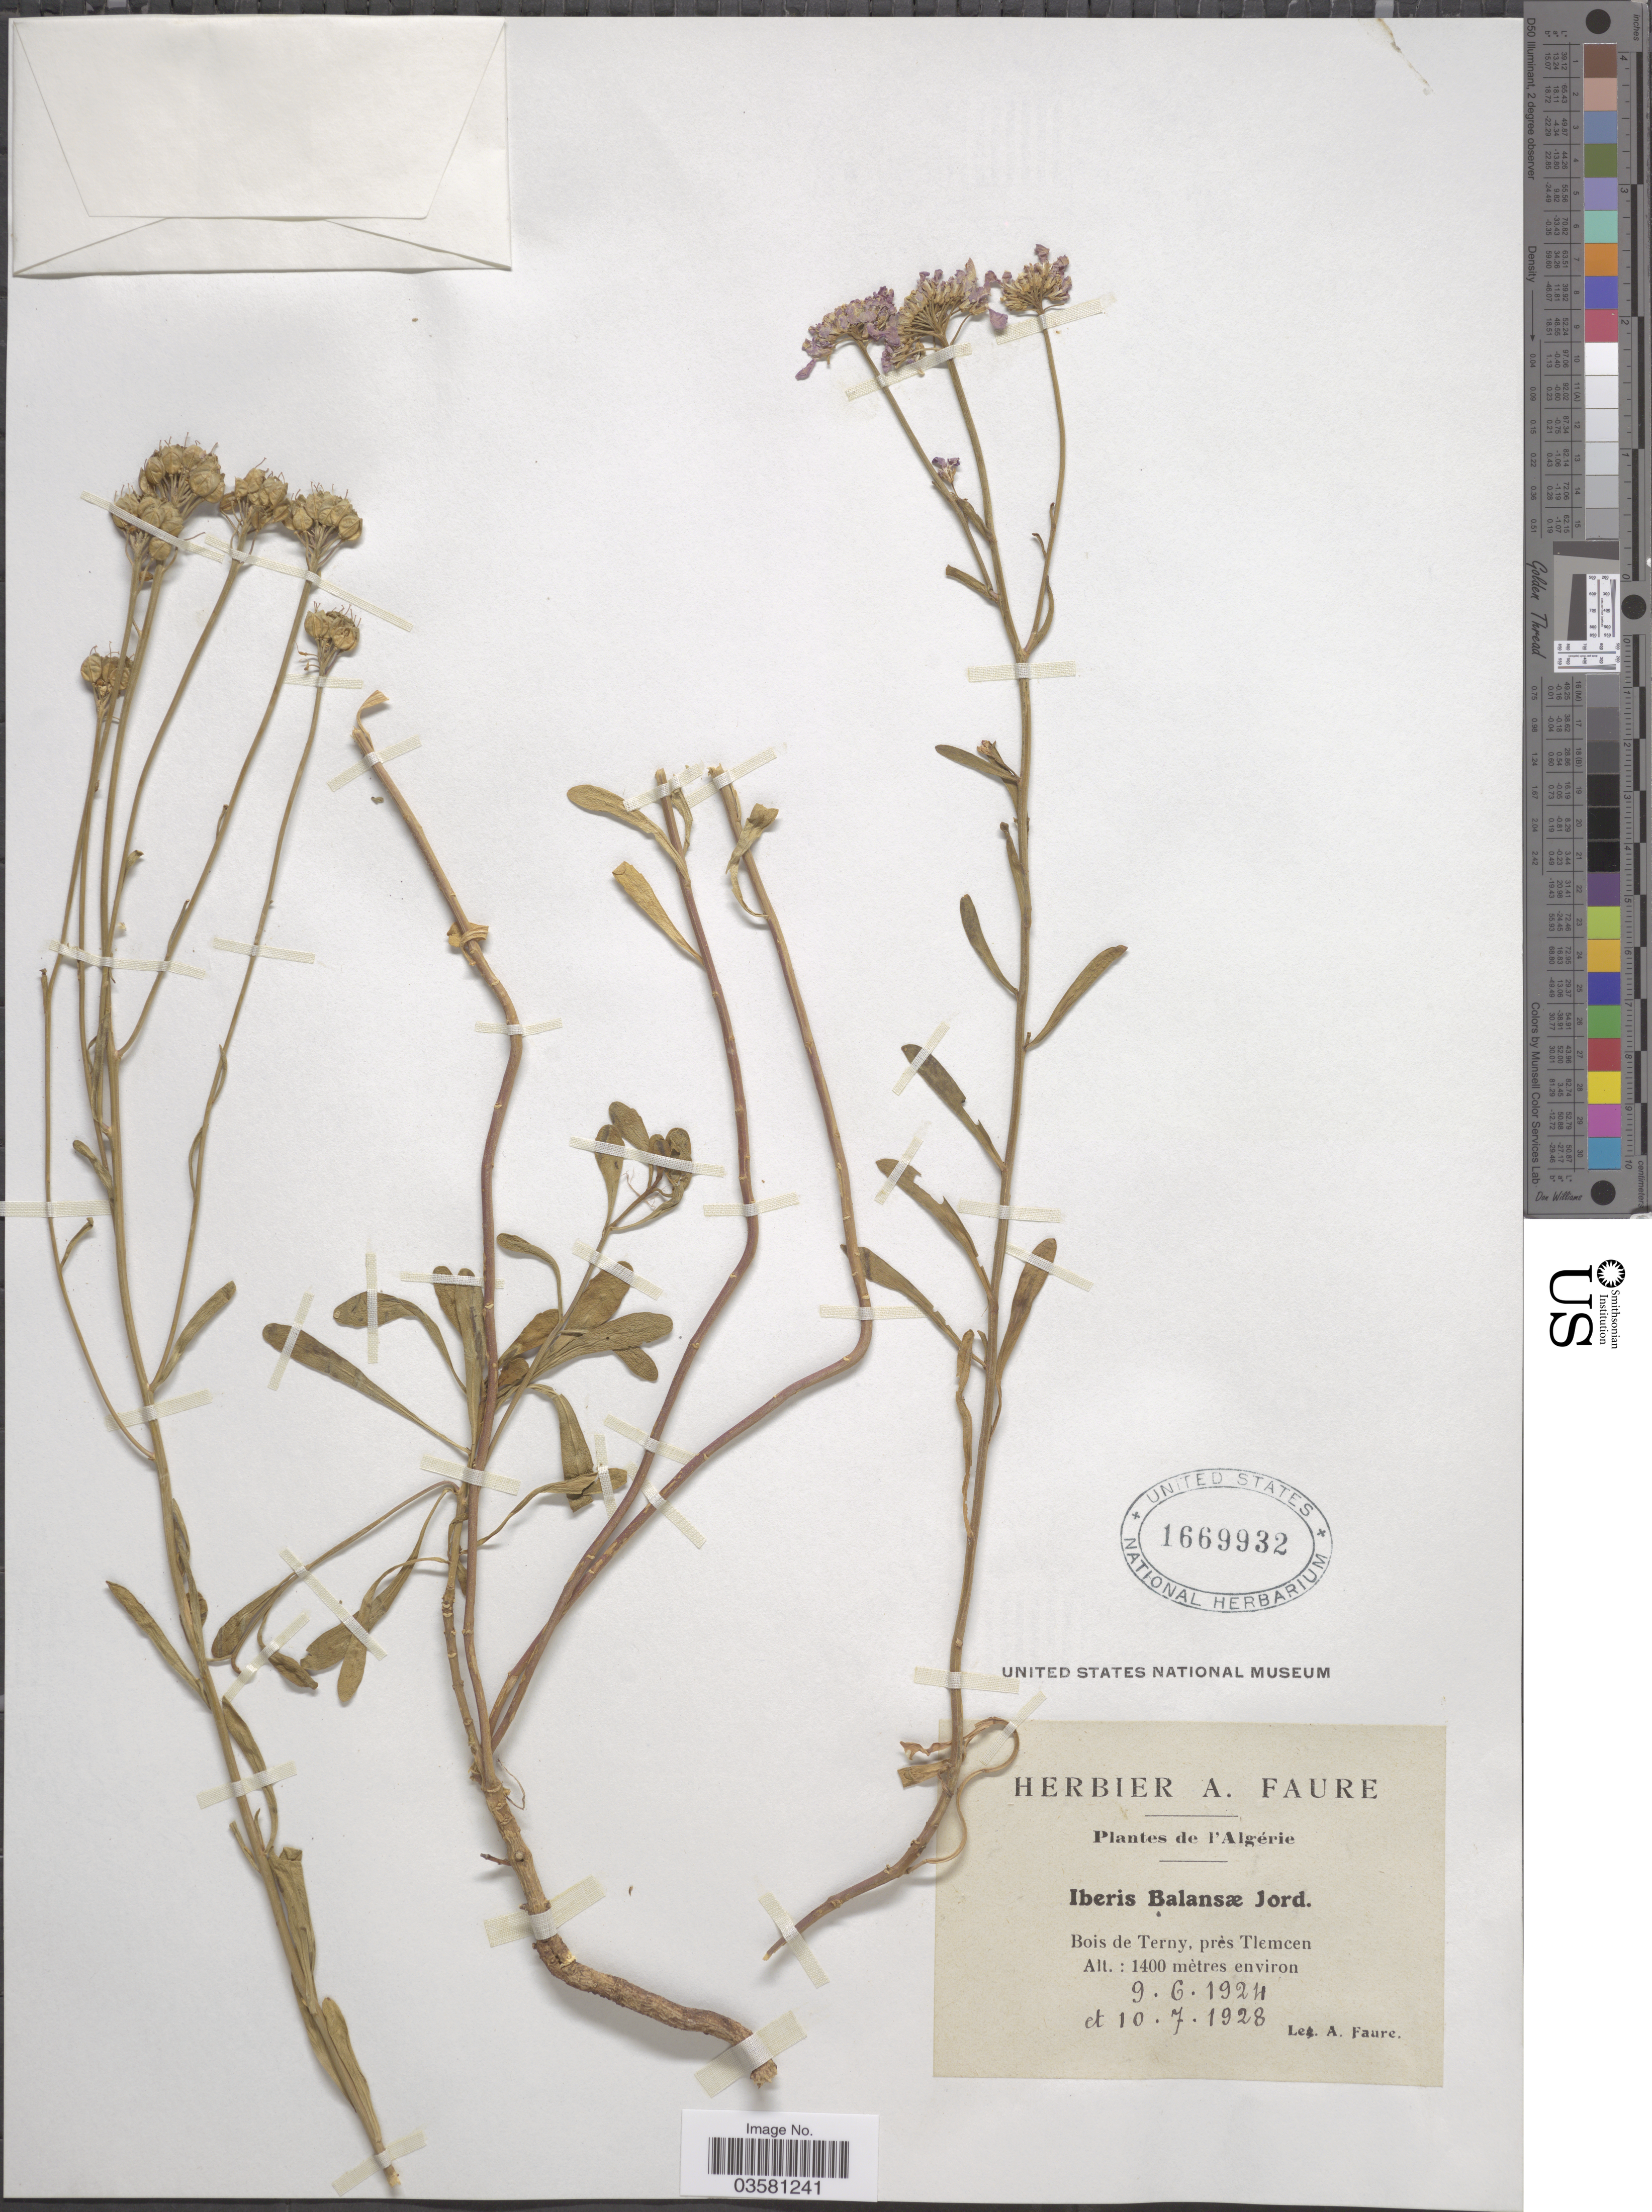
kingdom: Plantae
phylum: Tracheophyta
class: Magnoliopsida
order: Brassicales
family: Brassicaceae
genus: Iberis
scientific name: Iberis balansae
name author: Jord.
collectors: A. Faure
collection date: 1924-06-09/1928-07-10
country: Algeria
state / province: Tlemcen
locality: Bois de Terny, près Tlemcen.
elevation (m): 1400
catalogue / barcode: US 1669932